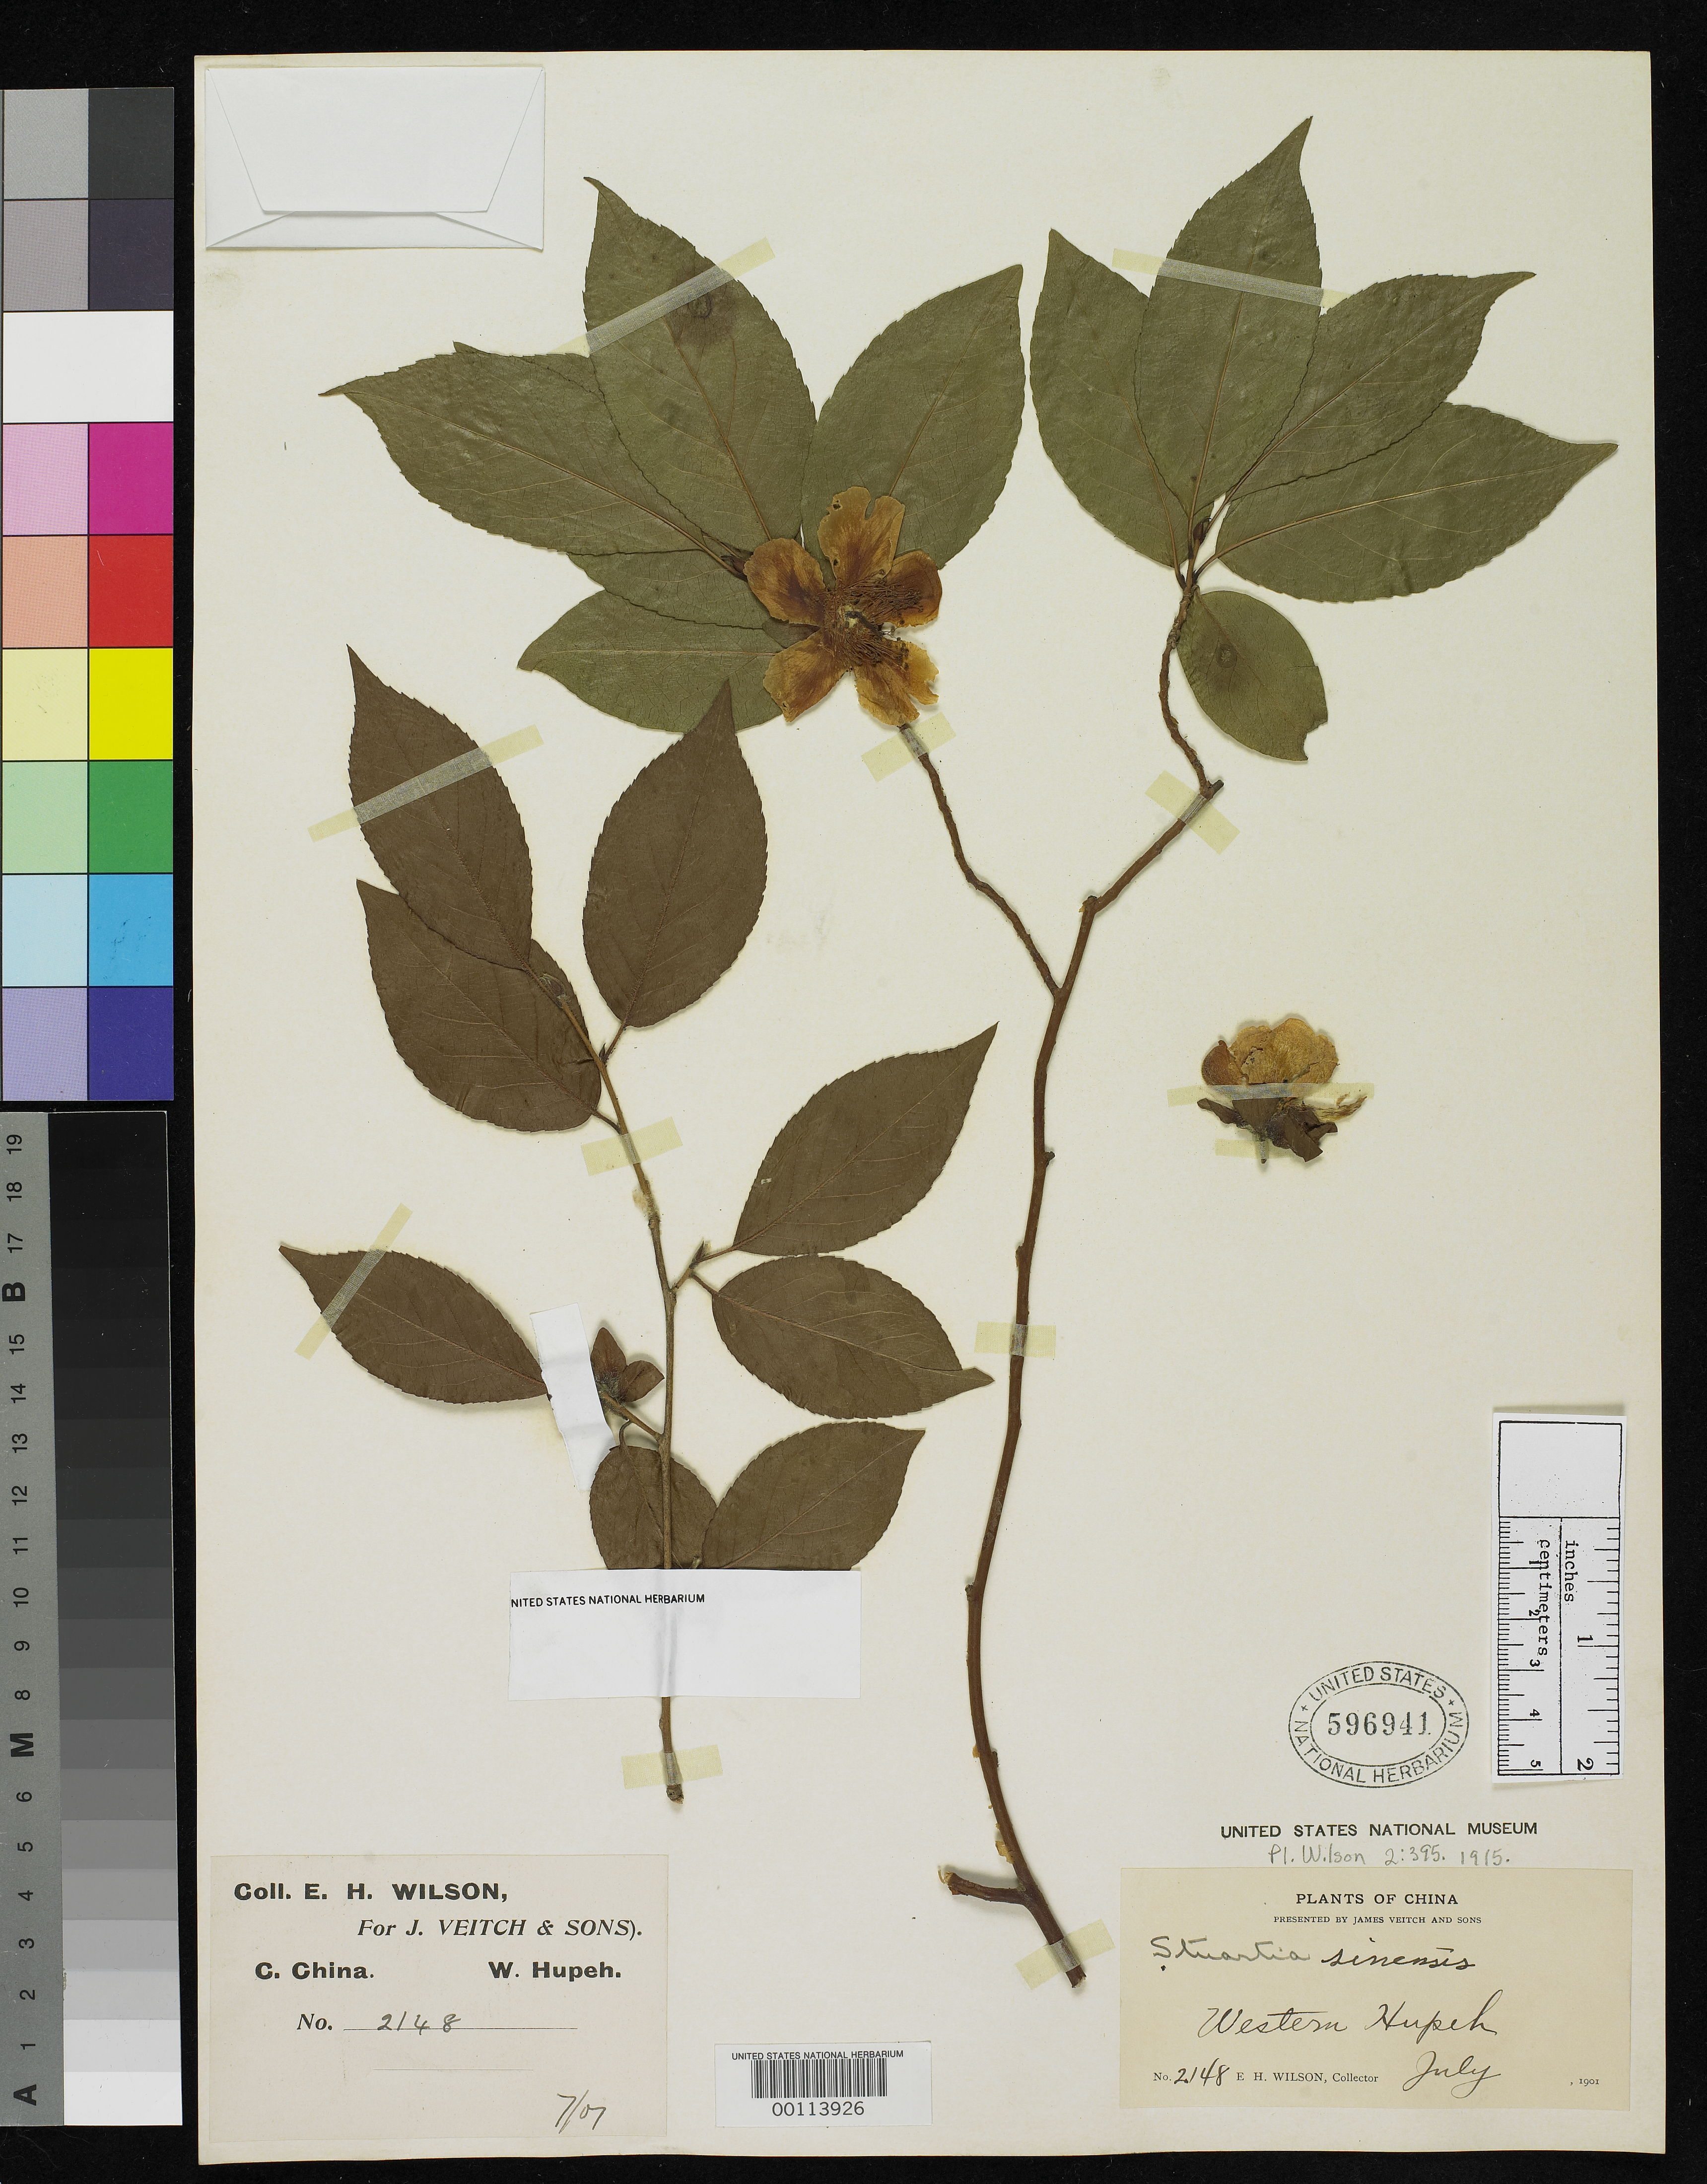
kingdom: Plantae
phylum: Tracheophyta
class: Magnoliopsida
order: Ericales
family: Theaceae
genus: Stewartia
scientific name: Stewartia sinensis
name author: Rehder & E.H. Wilson in Sarg.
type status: Isotype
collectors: E. H. Wilson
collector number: Veitch Exped. 2148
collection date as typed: Jul 1901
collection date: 1901-07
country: China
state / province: Hubei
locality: Paokang Hsien.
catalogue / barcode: US 596941